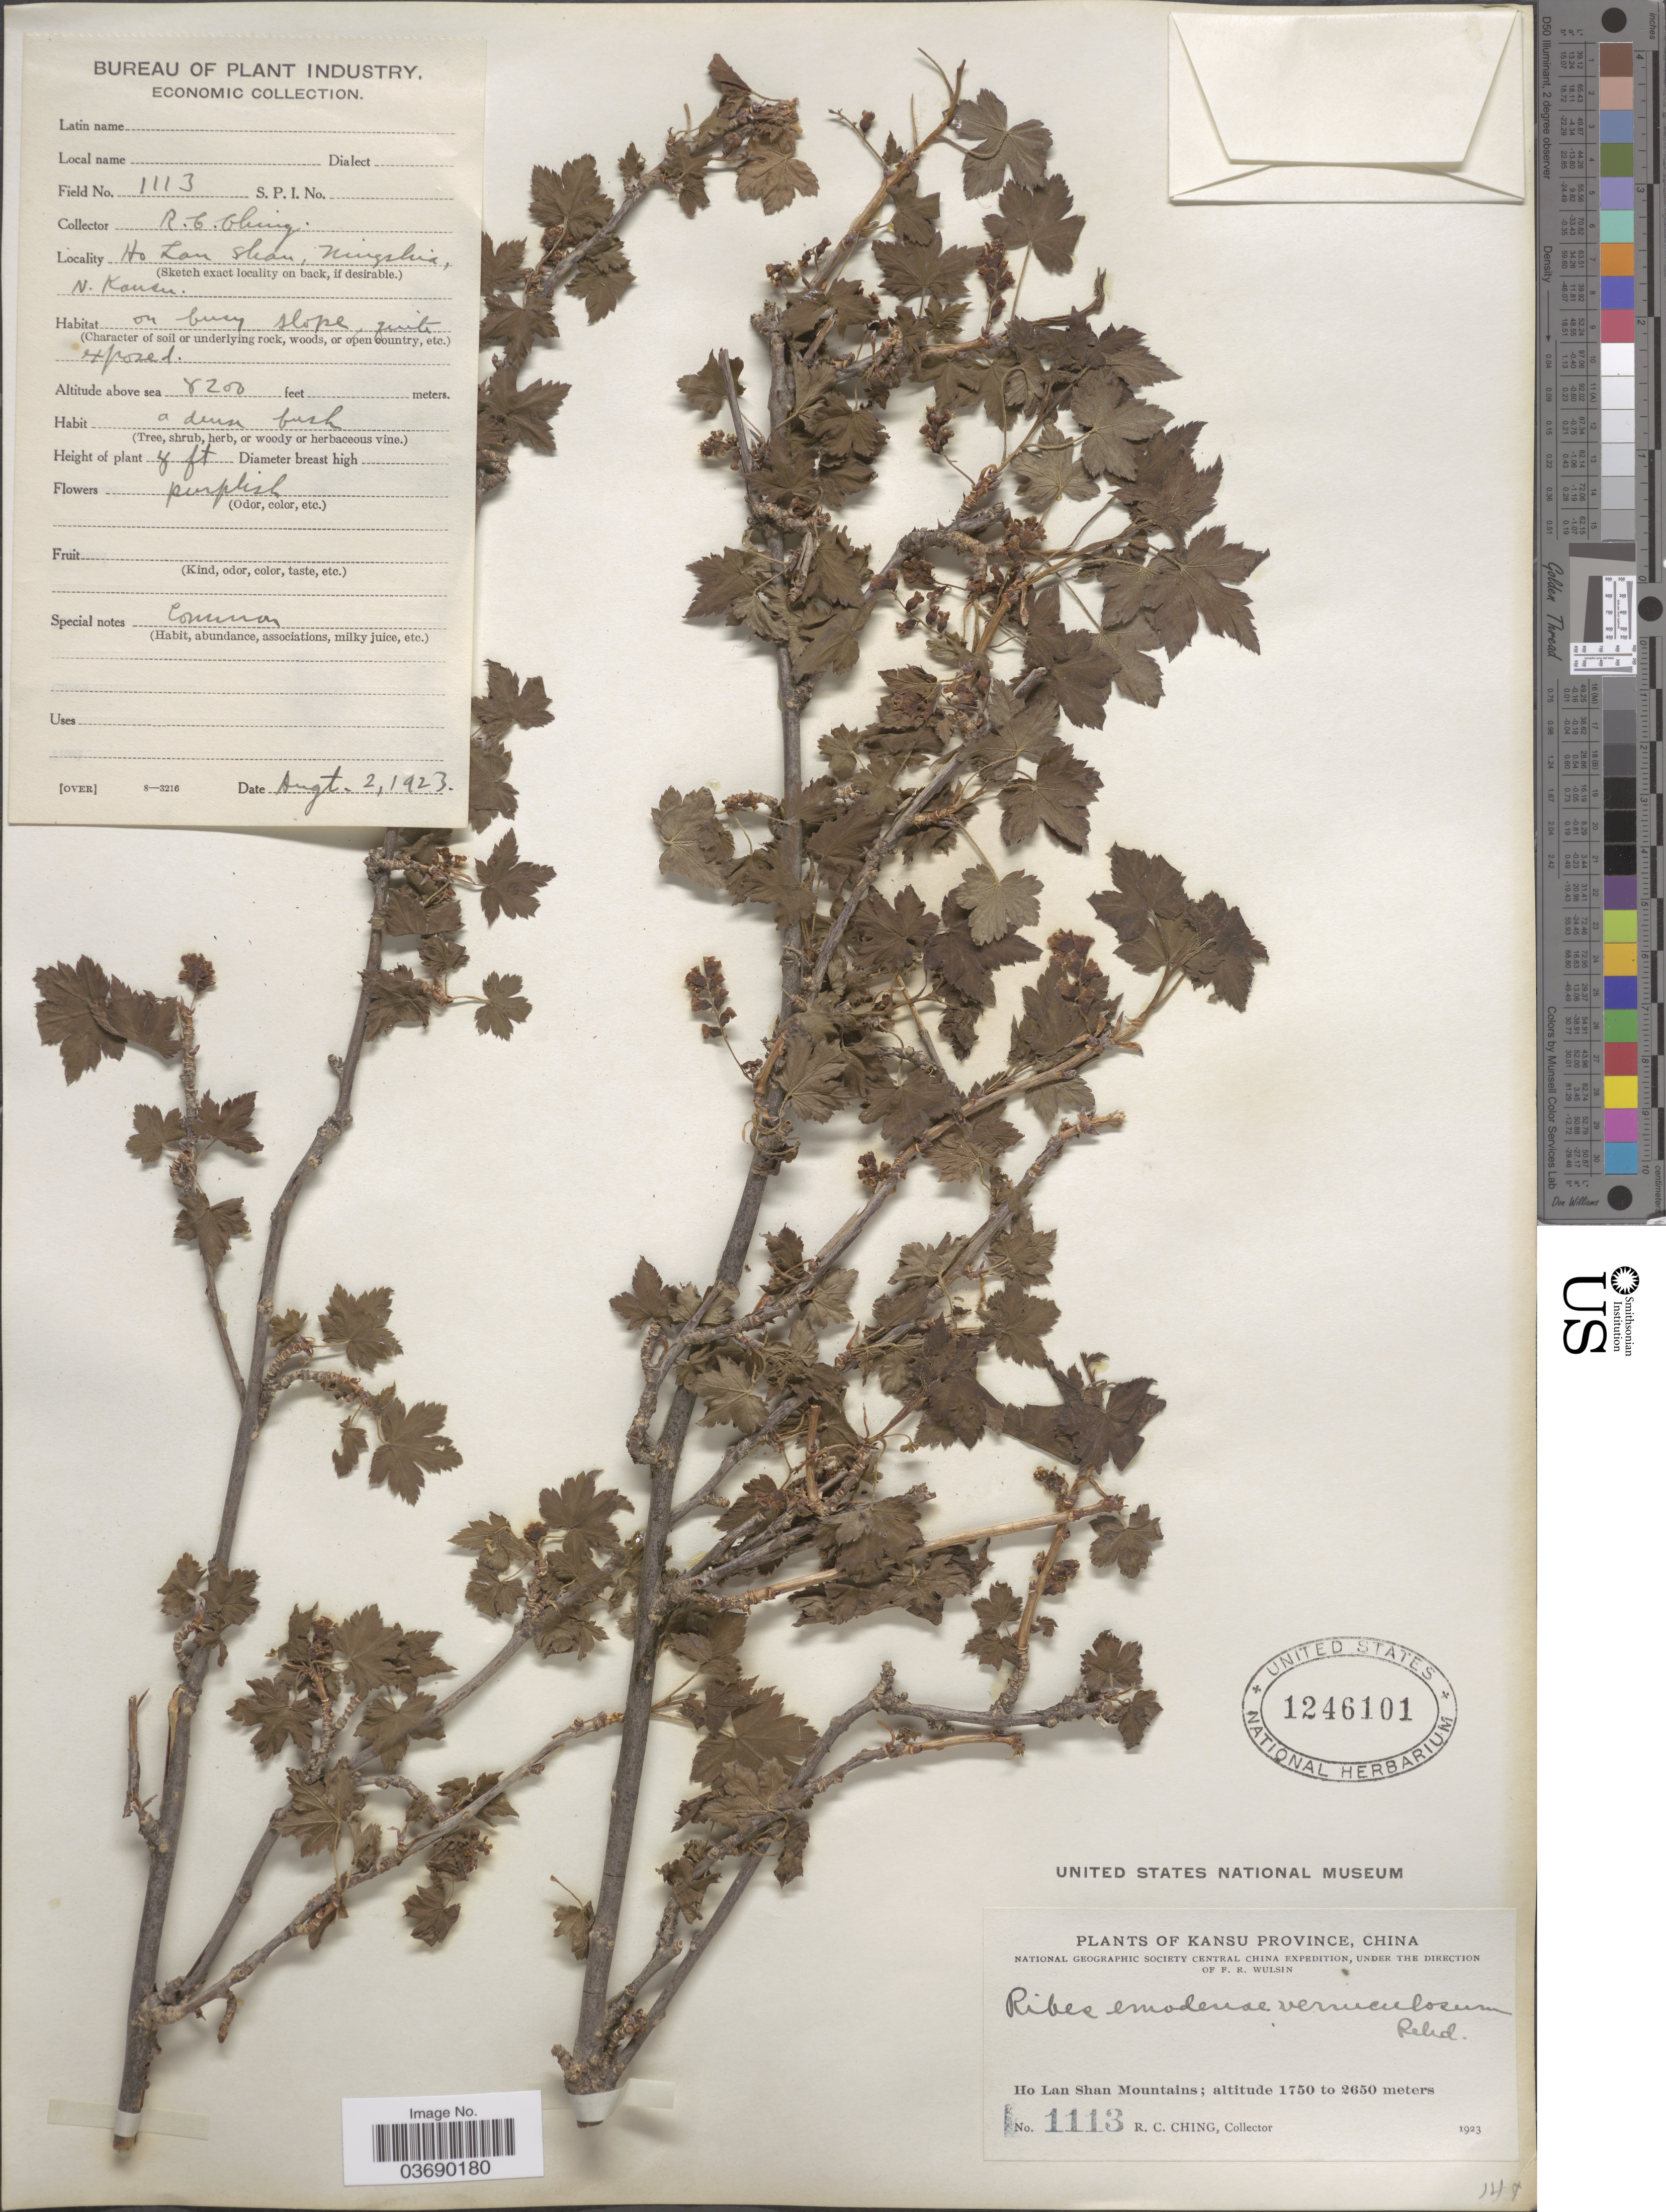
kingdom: Plantae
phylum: Tracheophyta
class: Magnoliopsida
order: Saxifragales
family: Grossulariaceae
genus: Ribes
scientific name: Ribes emodense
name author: Rehder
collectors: R. C. Ching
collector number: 1113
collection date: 1923-08-02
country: China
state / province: Gansu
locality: Kansu Province. Ho Lan Shan Mountains. Ningshia, N. Kansu.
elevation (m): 2499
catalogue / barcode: US 1246101